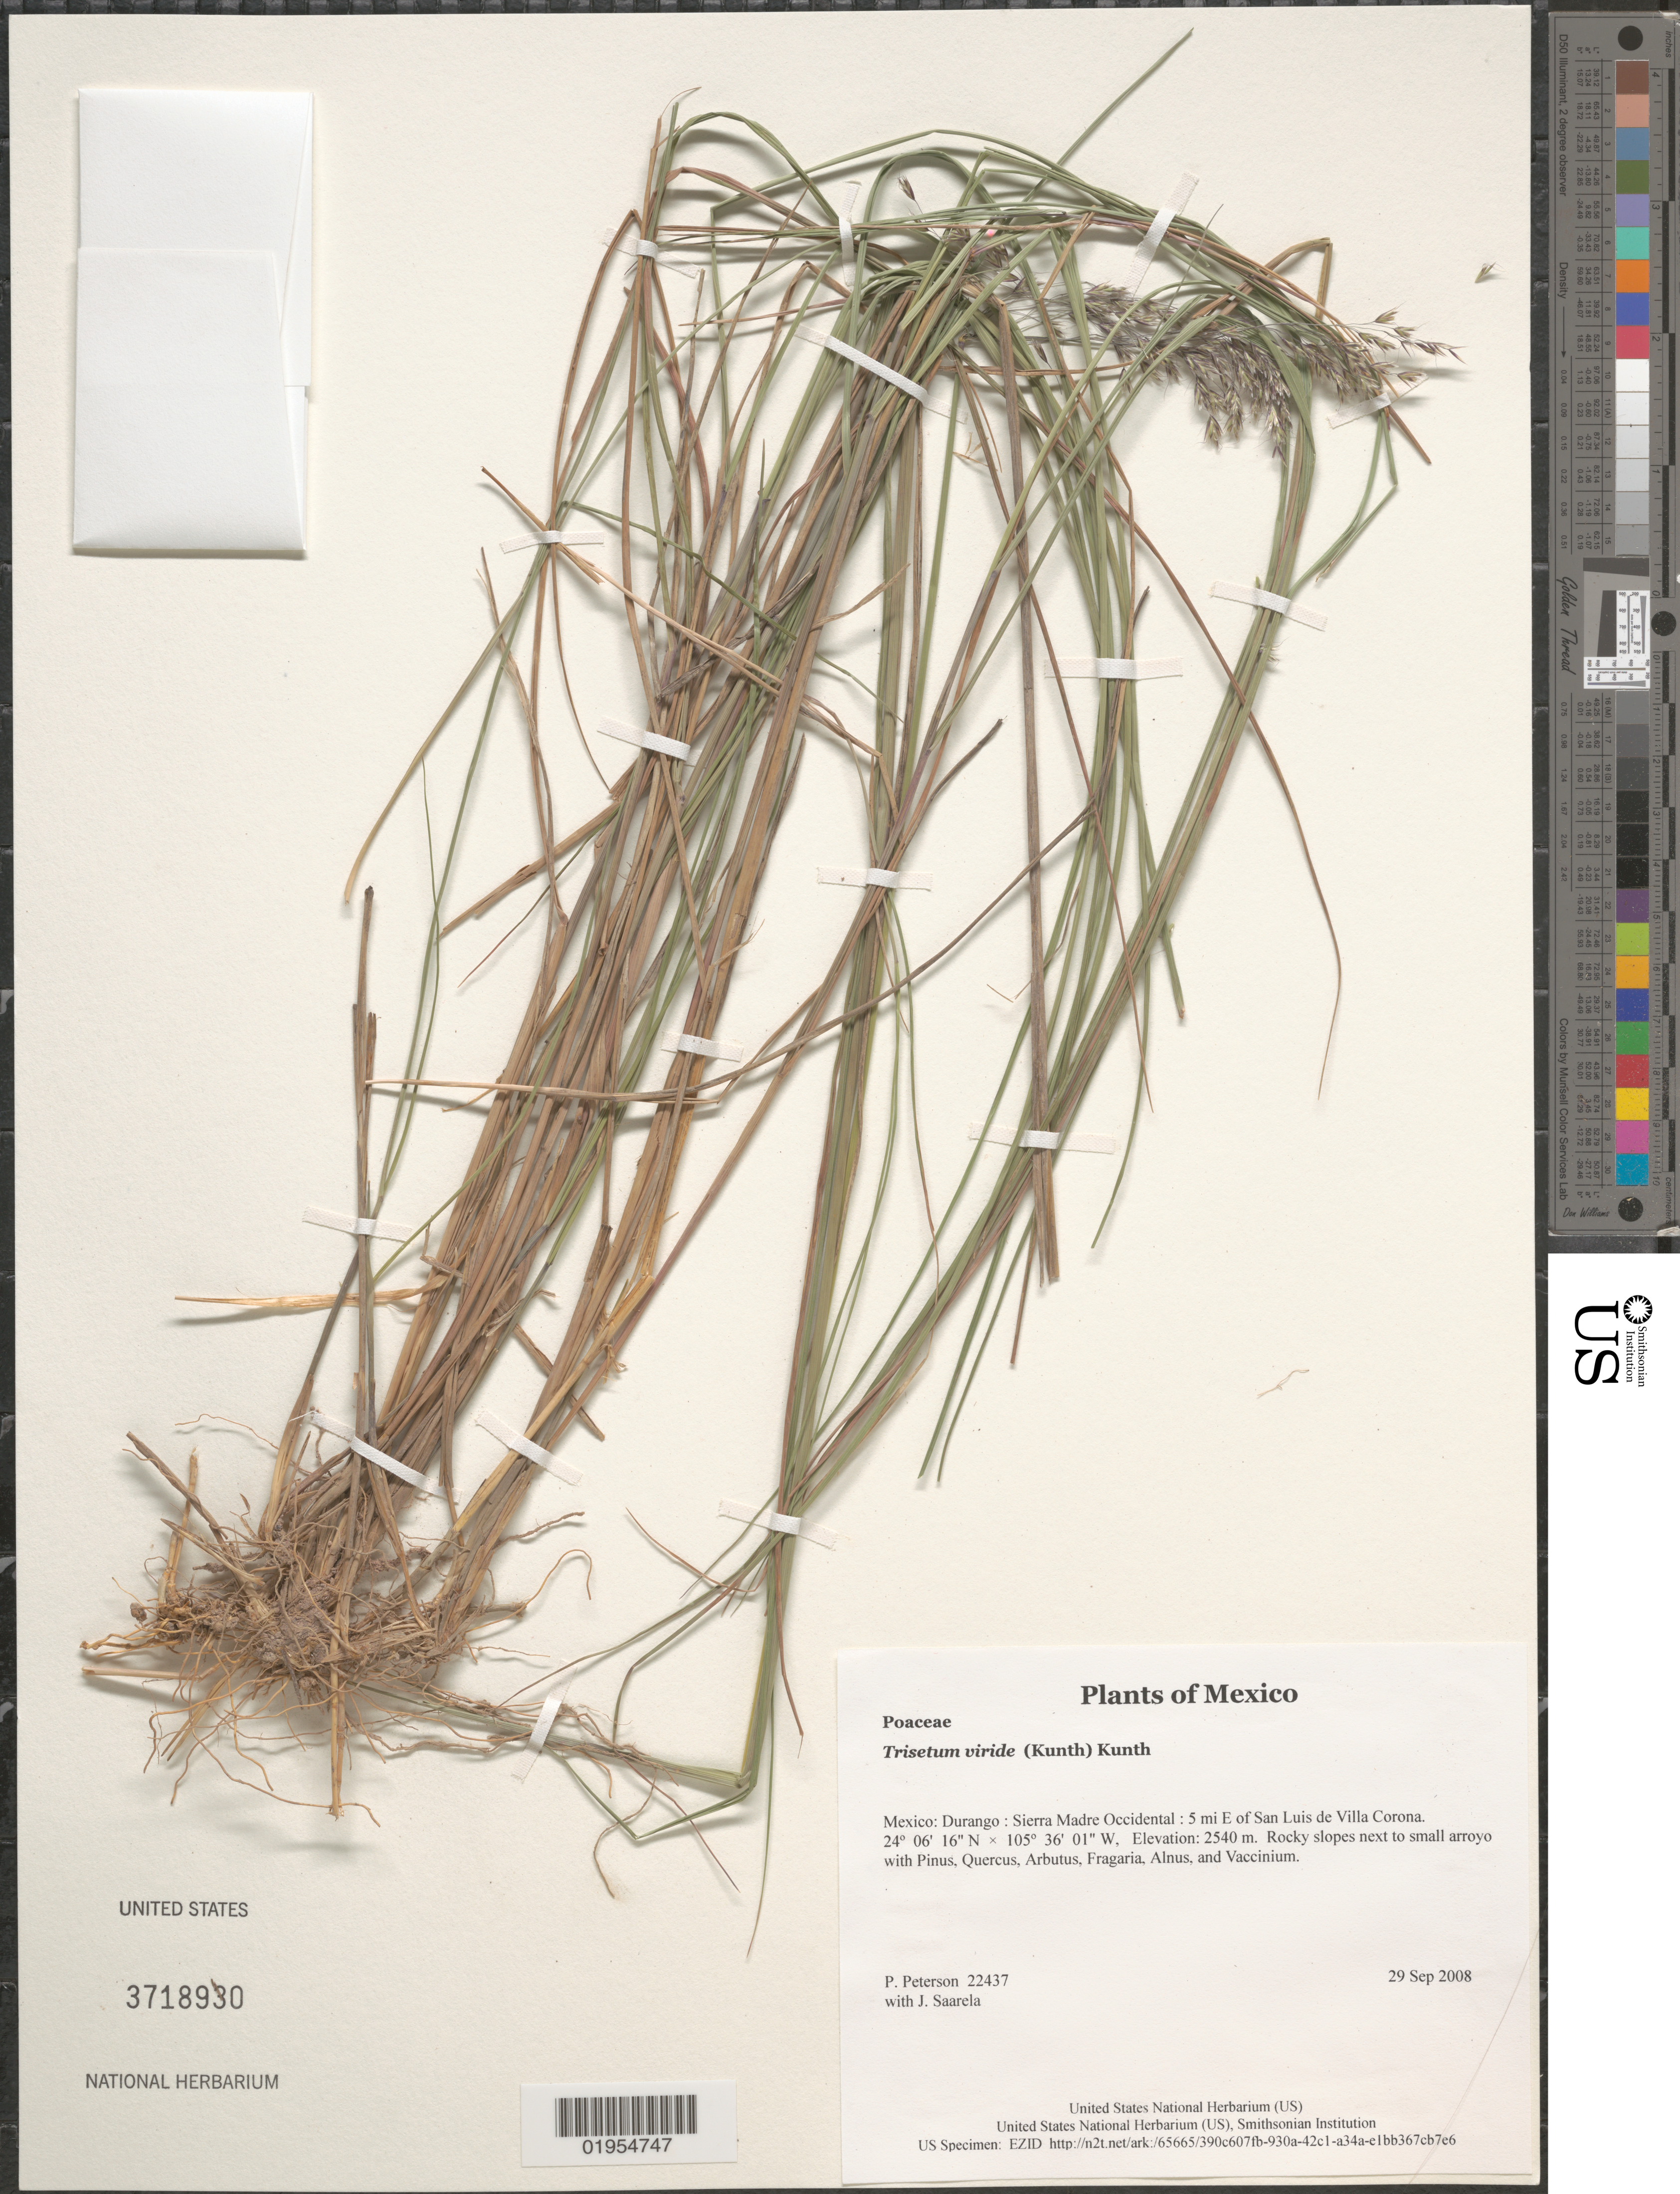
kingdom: Plantae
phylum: Tracheophyta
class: Liliopsida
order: Poales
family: Poaceae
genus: Trisetum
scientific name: Trisetum viride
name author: (Kunth) Kunth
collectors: P. M. Peterson & J. Saarela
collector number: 22437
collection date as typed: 29 Sep 2008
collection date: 2008-09-29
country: Mexico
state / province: Durango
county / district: Sierra Madre Occidental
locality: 5 mi E of San Luis de Villa Corona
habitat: Rocky slopes next to small arroyo with Pinus, Quercus, Arbutus, Fragaria, Alnus, and Vaccinium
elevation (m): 2540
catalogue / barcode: US 3718930